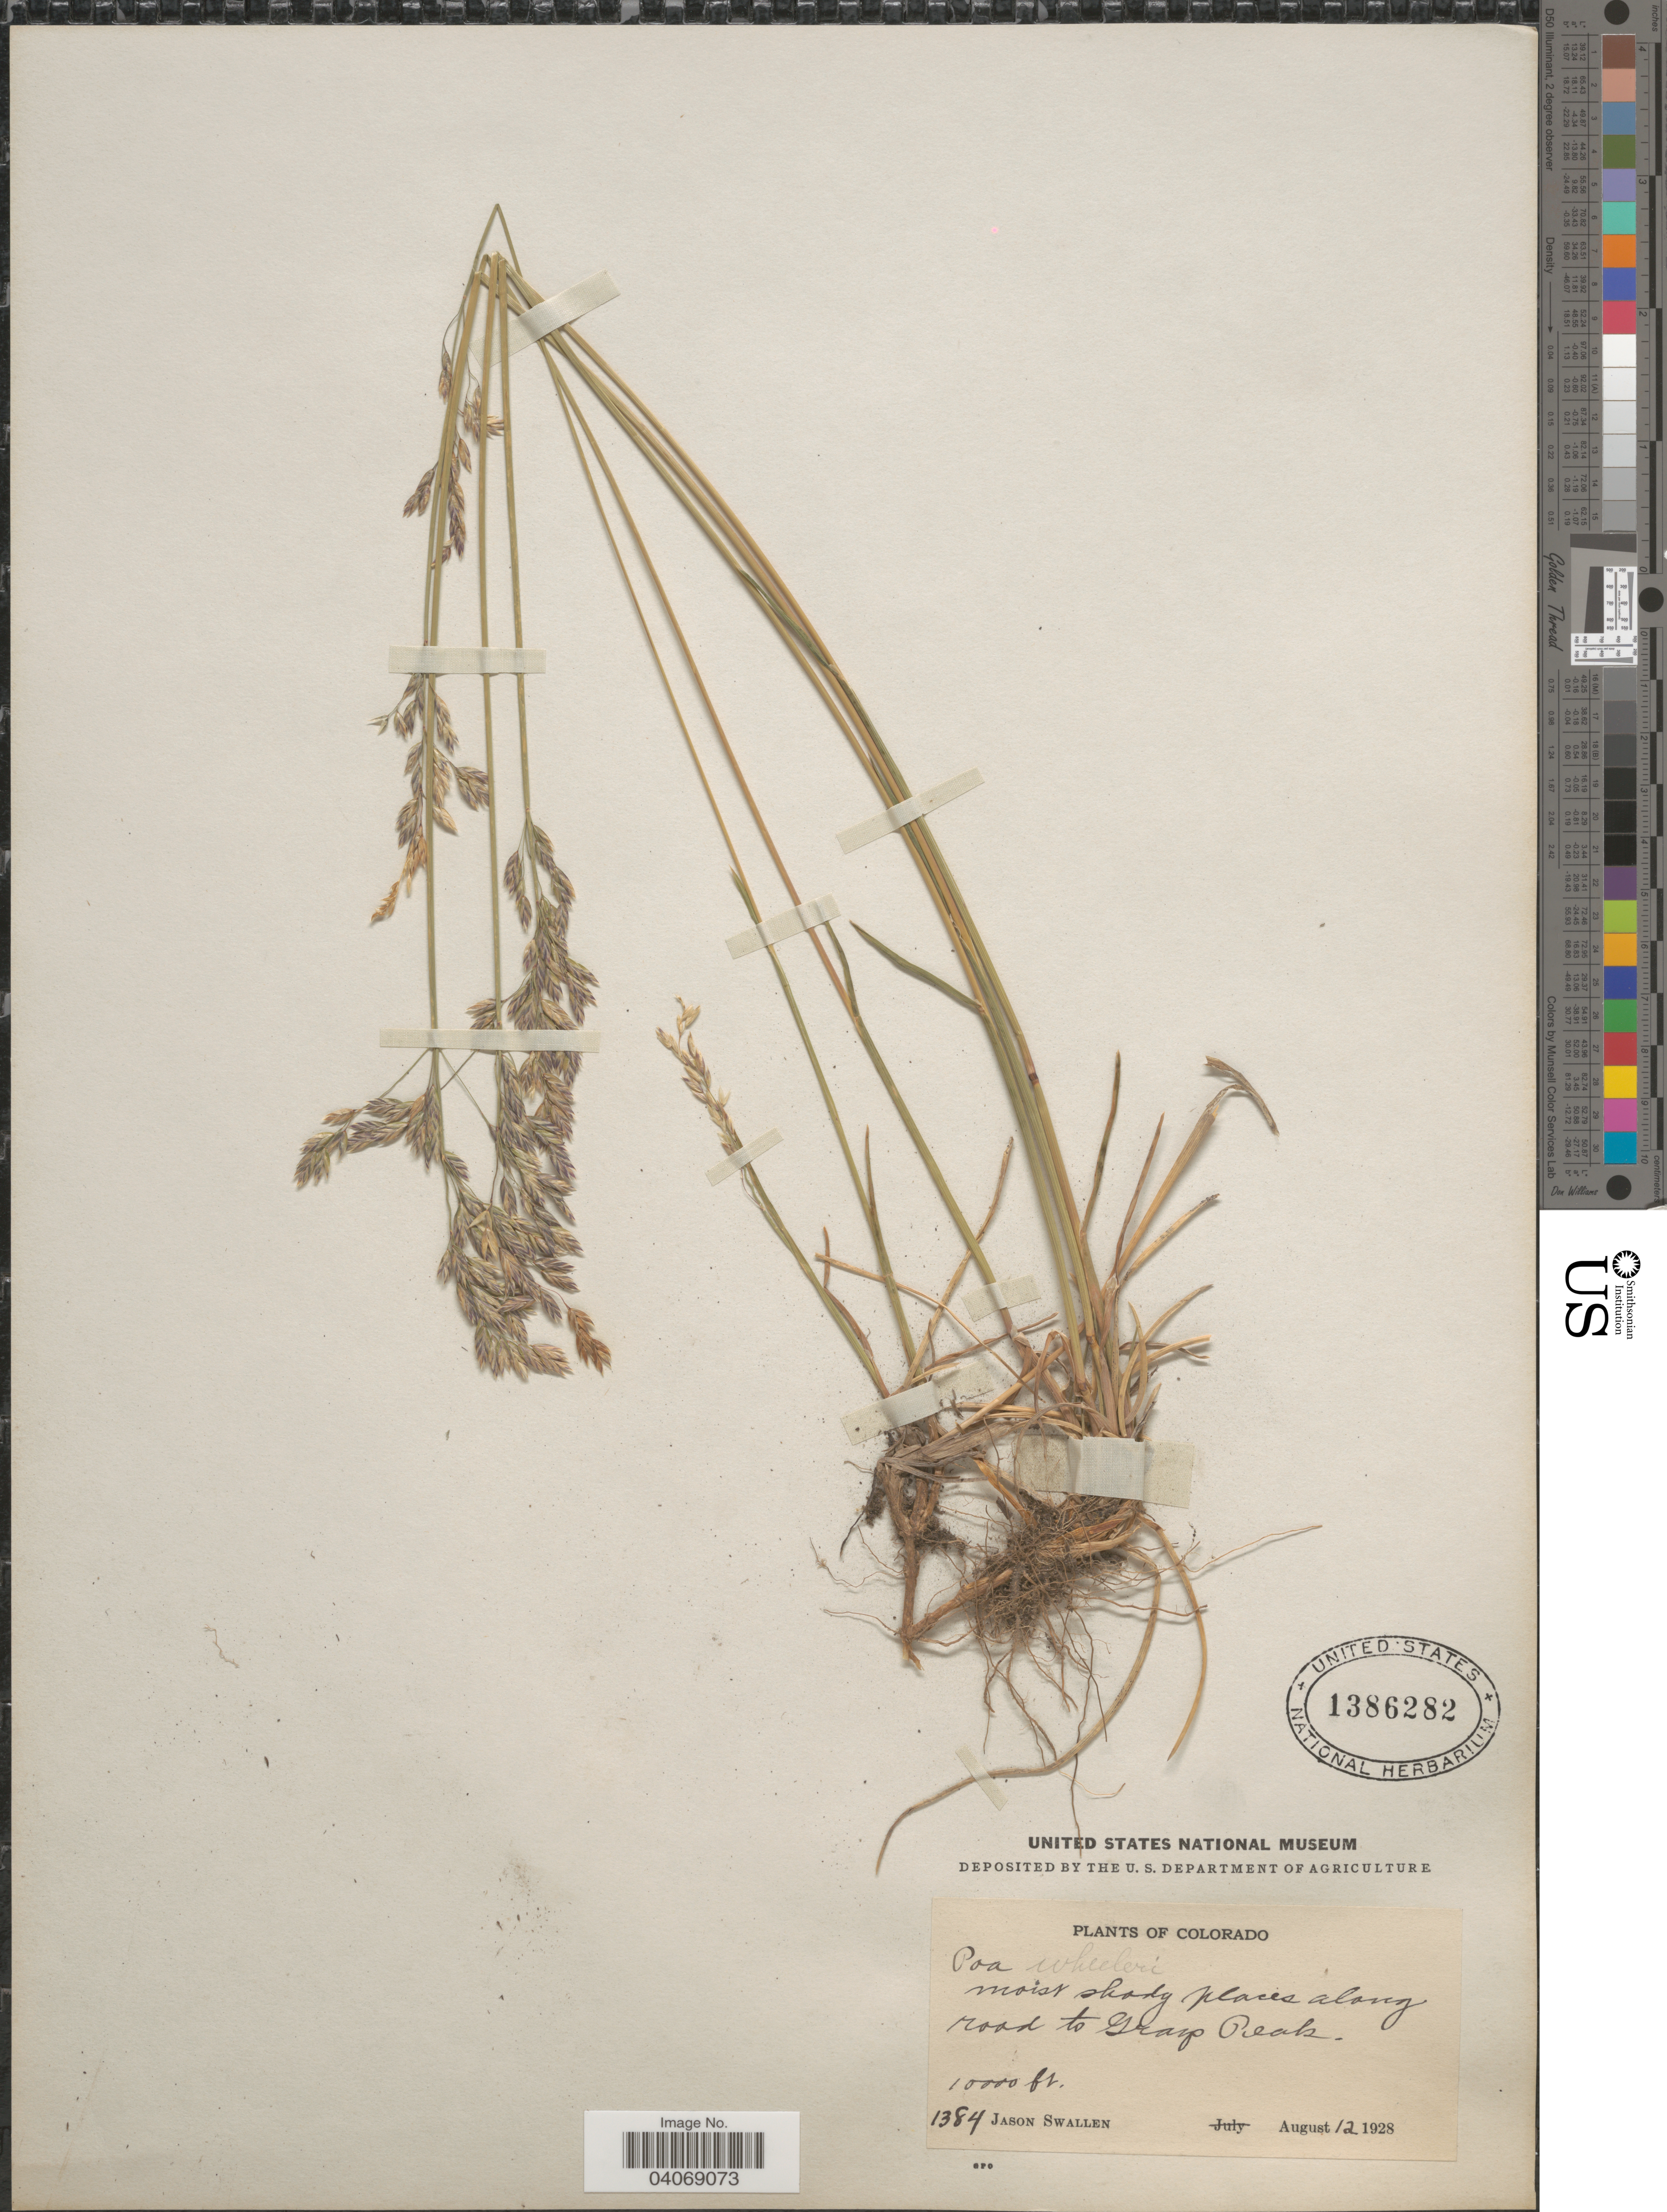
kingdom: Plantae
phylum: Tracheophyta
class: Liliopsida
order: Poales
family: Poaceae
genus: Poa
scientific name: Poa wheeleri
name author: Vasey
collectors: J. R. Swallen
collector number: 1384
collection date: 1928-08-12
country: United States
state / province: Colorado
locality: Moist shady places along road to Grays Peak.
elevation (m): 3048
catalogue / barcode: US 1386282